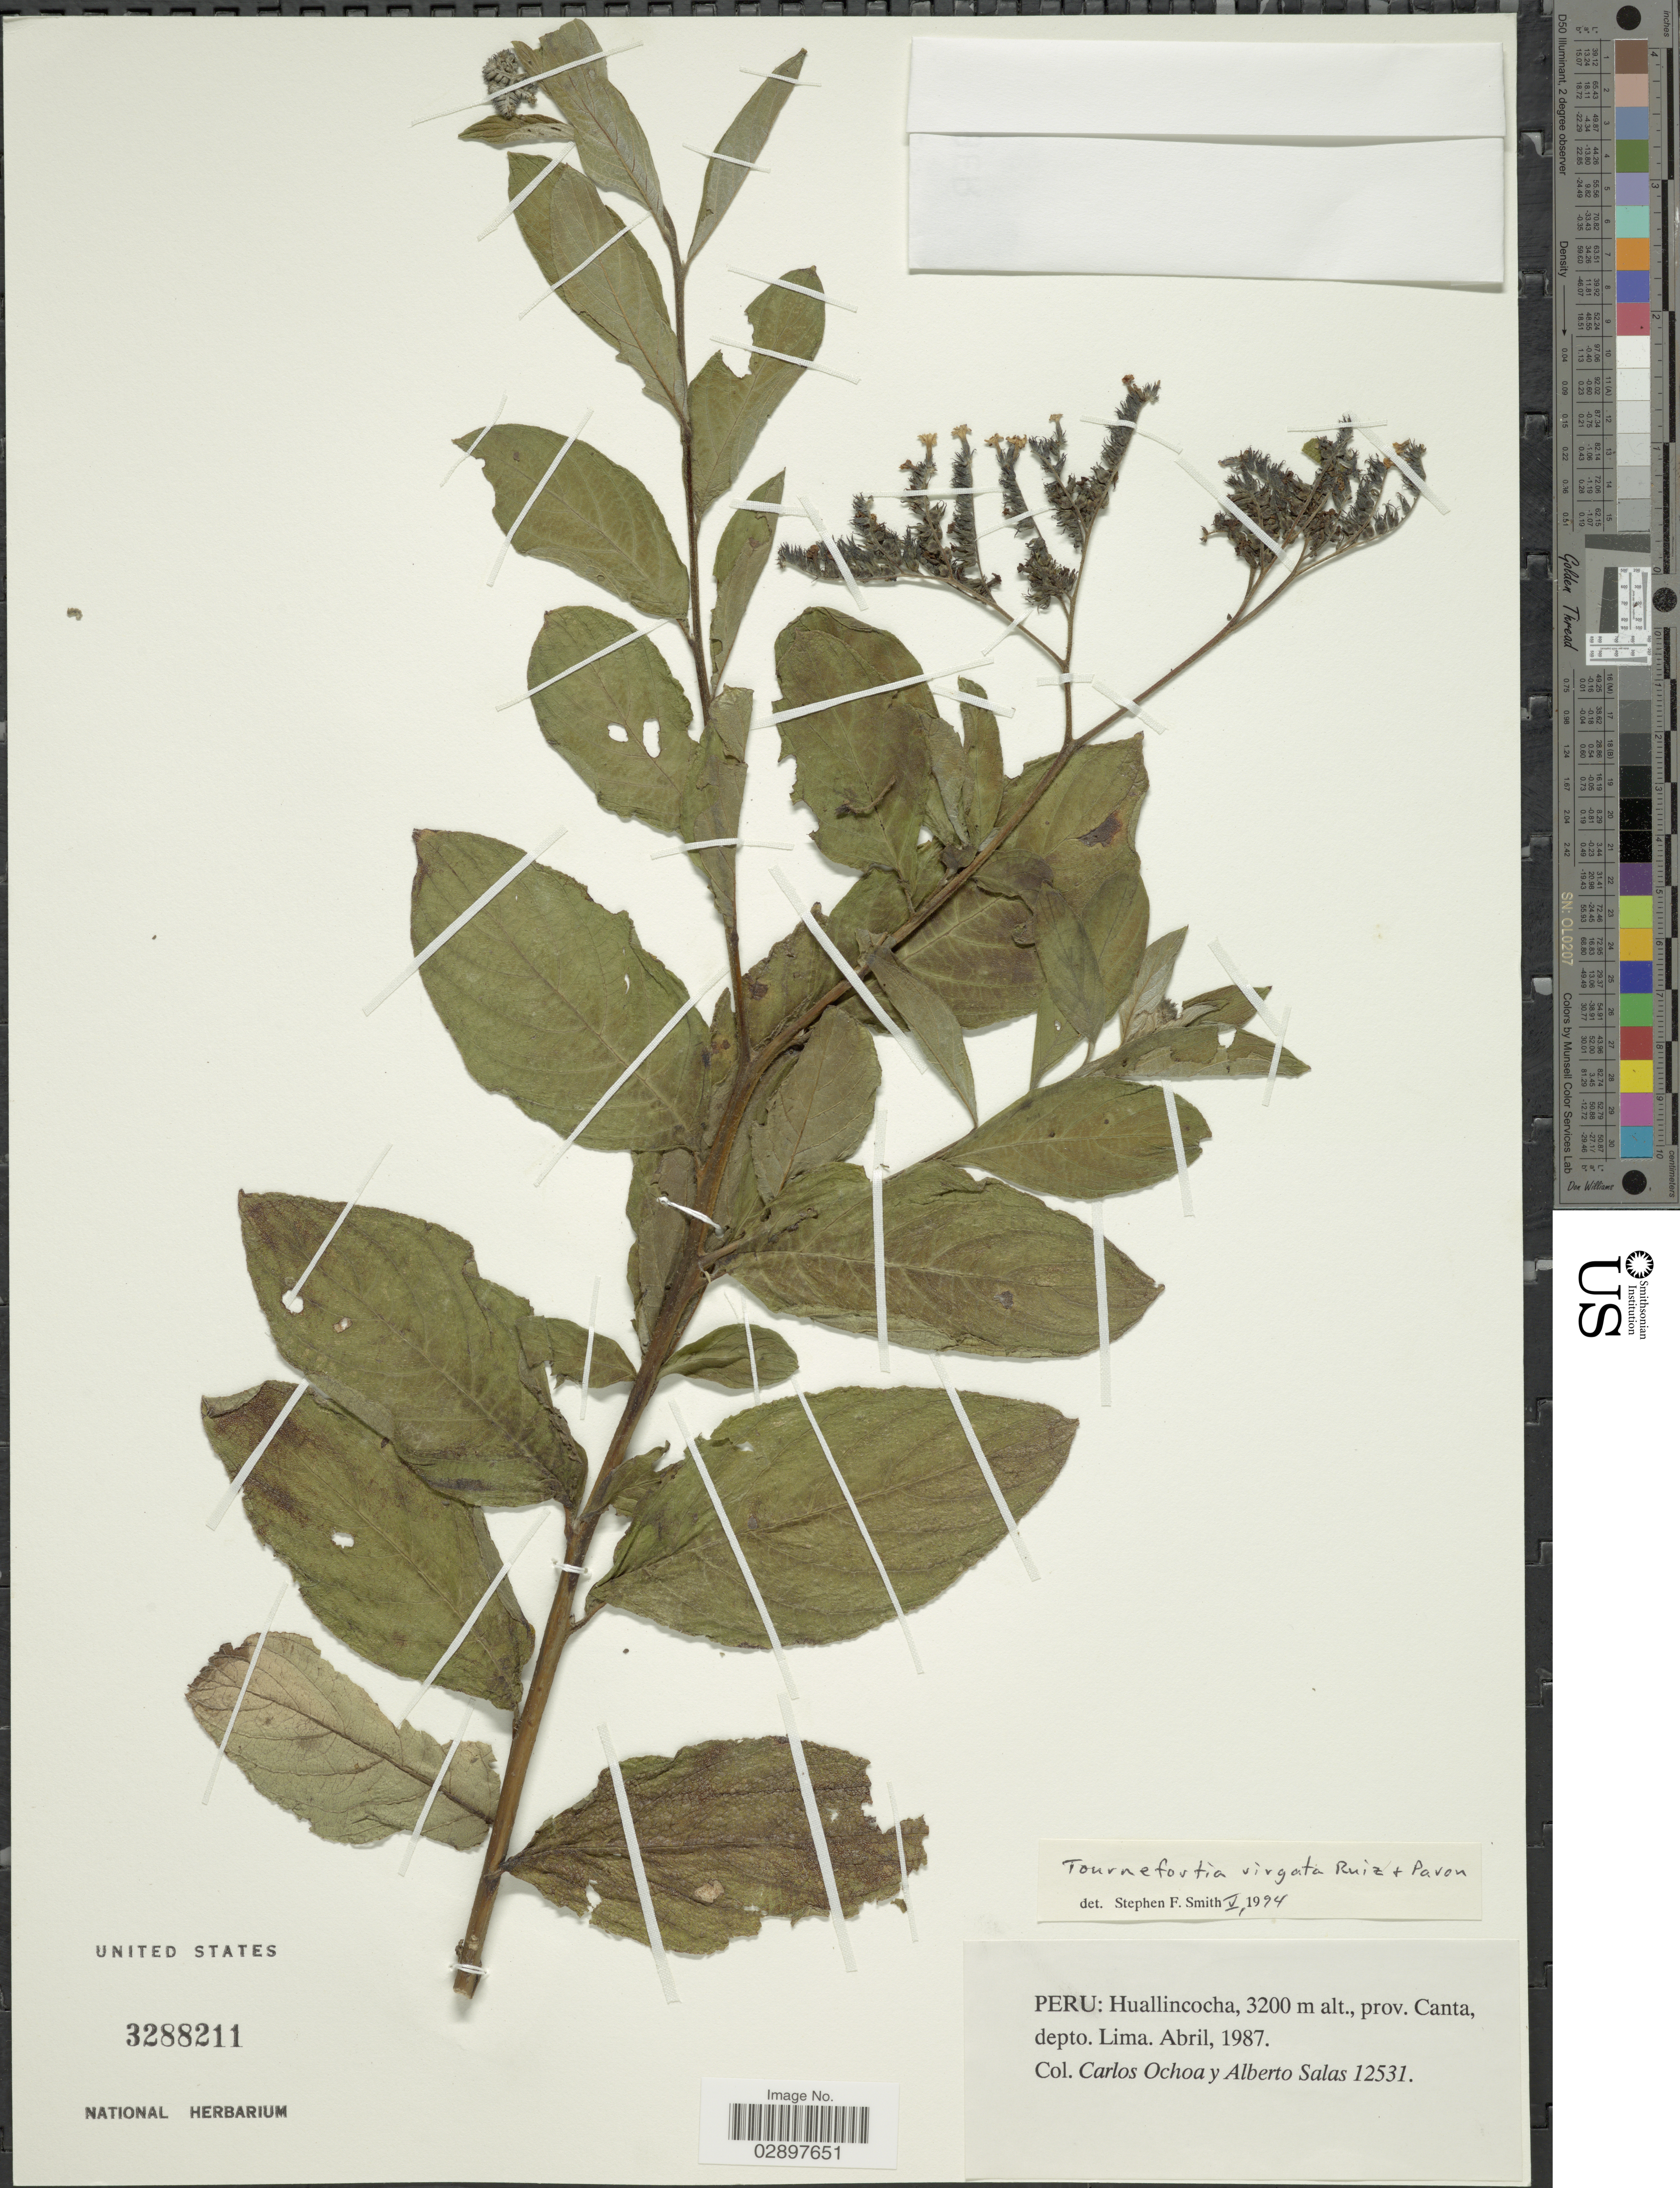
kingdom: Plantae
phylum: Tracheophyta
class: Magnoliopsida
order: Boraginales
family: Heliotropiaceae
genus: Tournefortia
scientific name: Tournefortia virgata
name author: Ruiz & Pav.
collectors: C. Ochoa & A. Salas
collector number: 12531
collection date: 1987-04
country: Peru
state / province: Lima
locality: Huallincocha, prov. Canta, depto. Lima.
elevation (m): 3200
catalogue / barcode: US 3288211